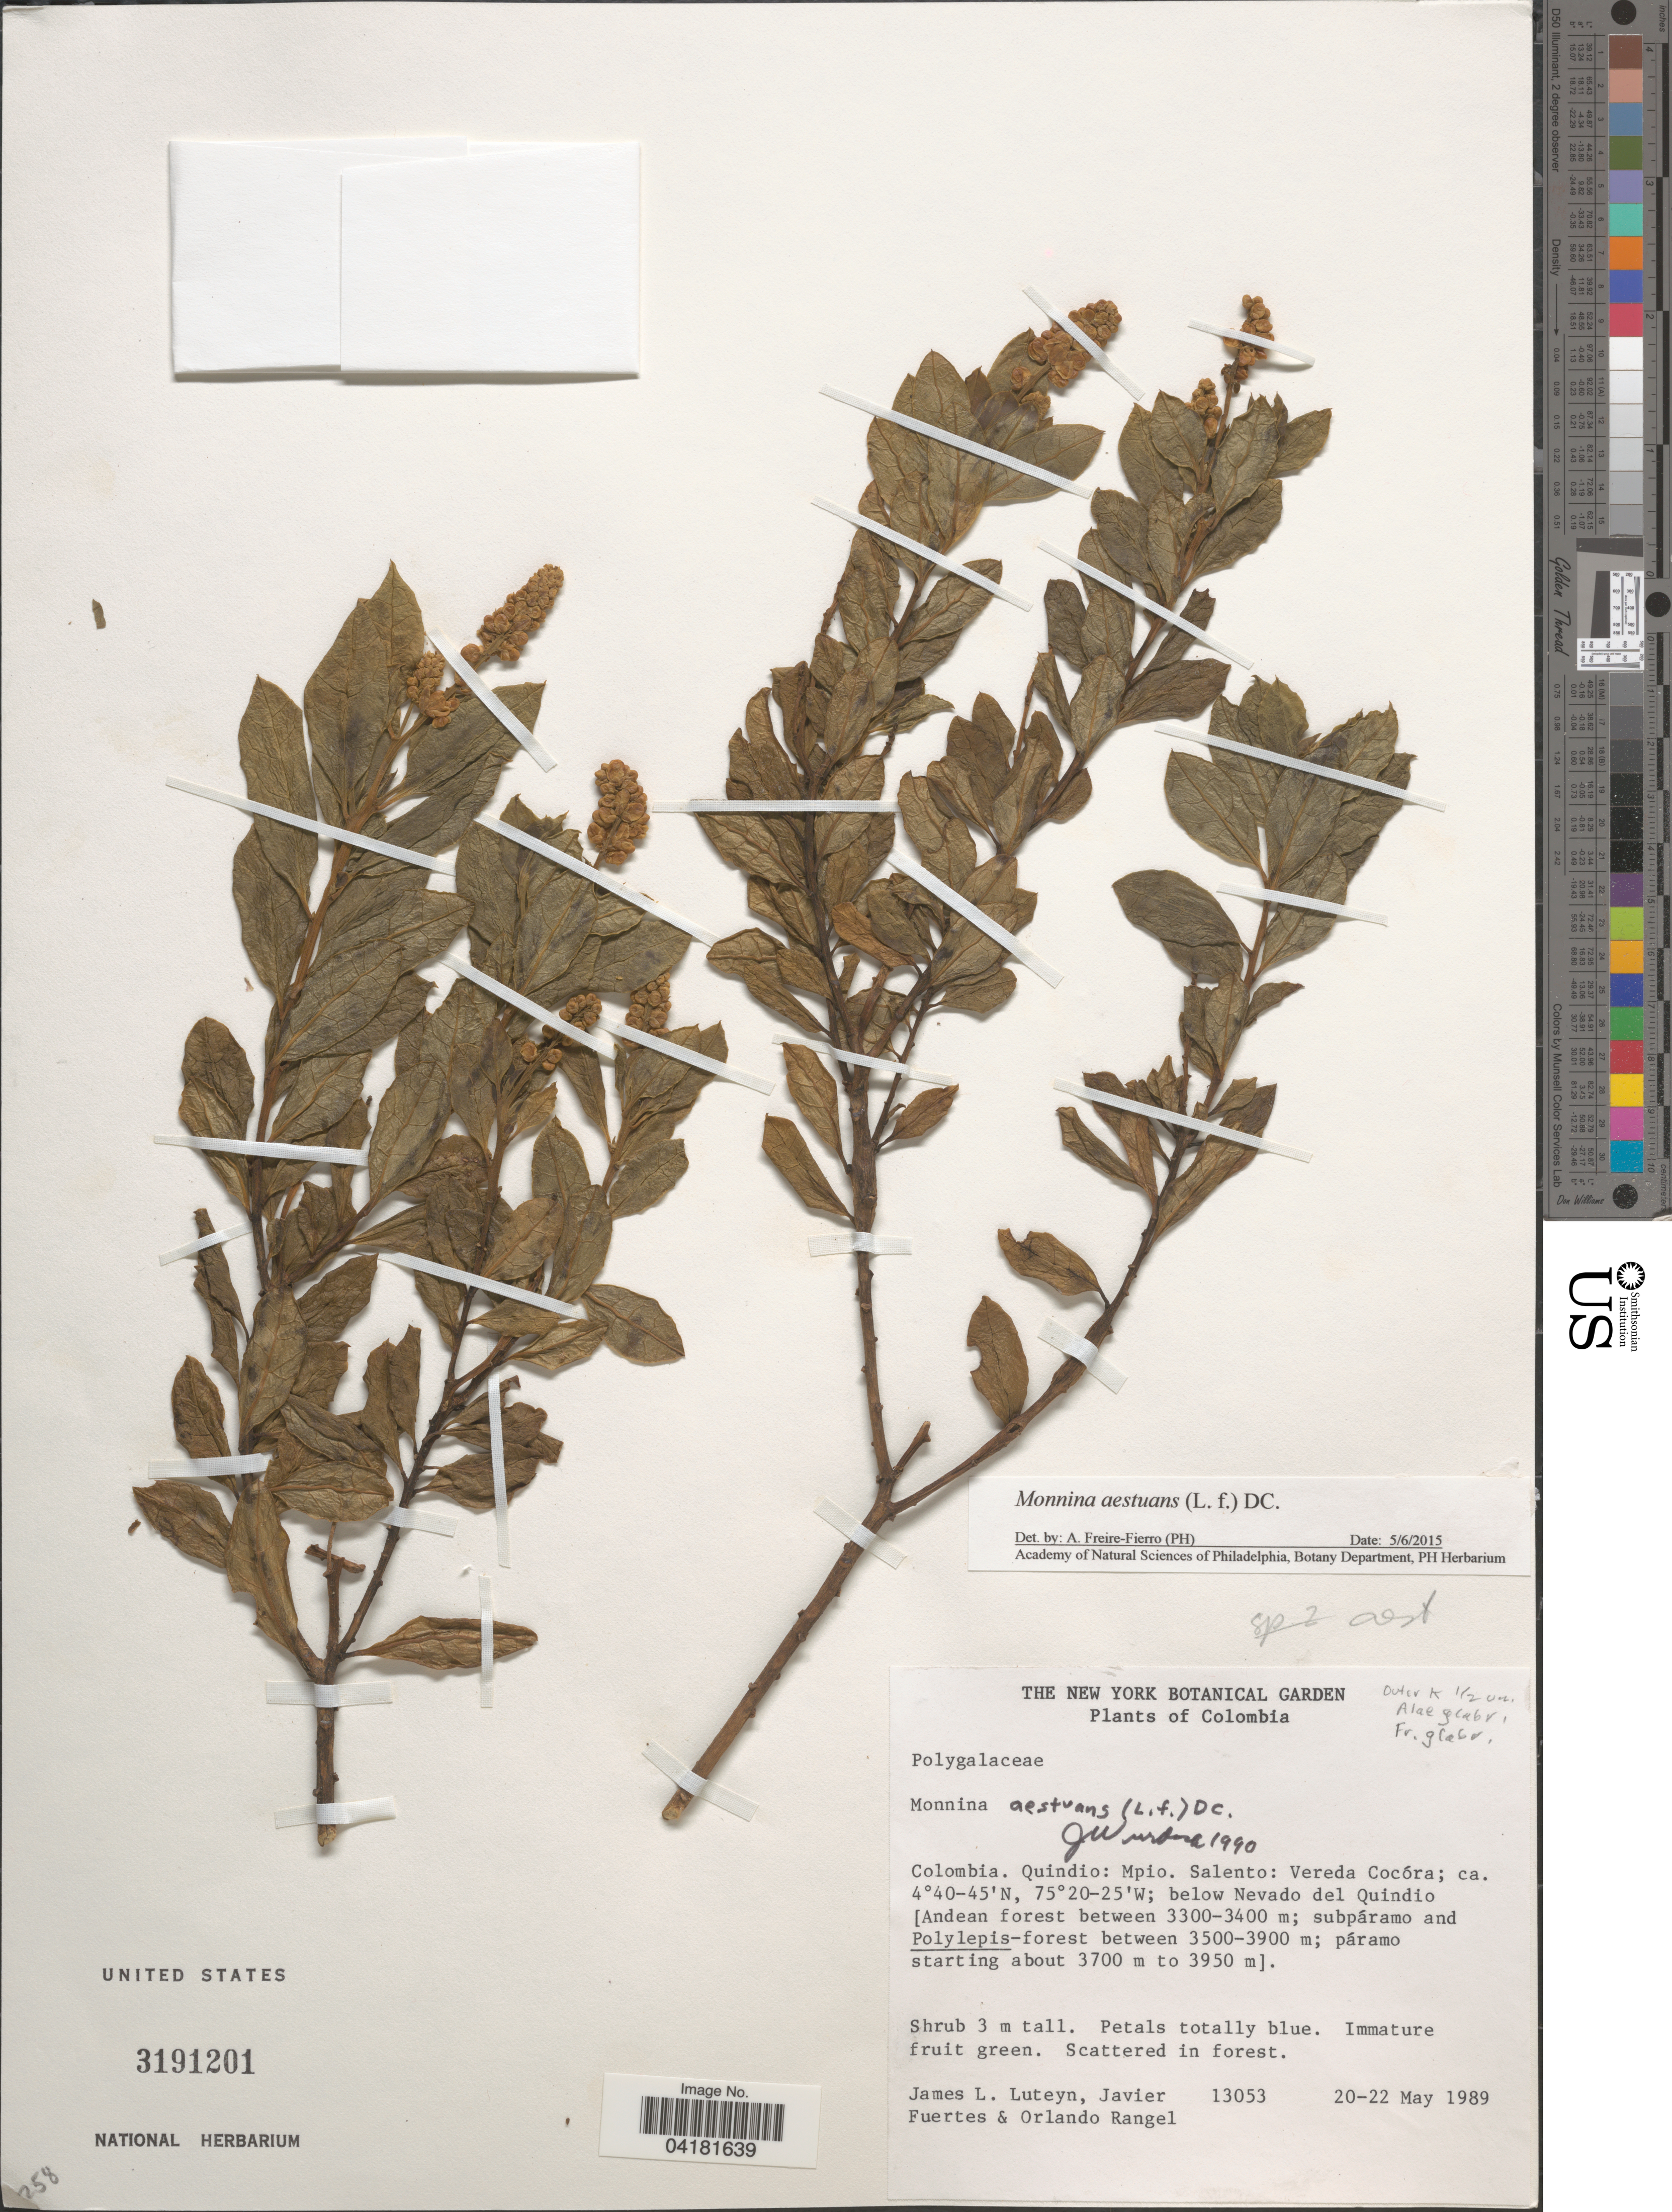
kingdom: Plantae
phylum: Tracheophyta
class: Magnoliopsida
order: Fabales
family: Polygalaceae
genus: Monnina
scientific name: Monnina aestuans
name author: (L. f.) DC.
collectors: J. Luteyn, J. Fuertes & O. Rangel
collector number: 13053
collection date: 1989-05-20/1989-05-22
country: Colombia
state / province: Quindío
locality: Mpio. Salento: Vereda Cocóra; below Nevado del Quindio.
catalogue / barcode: US 3191201